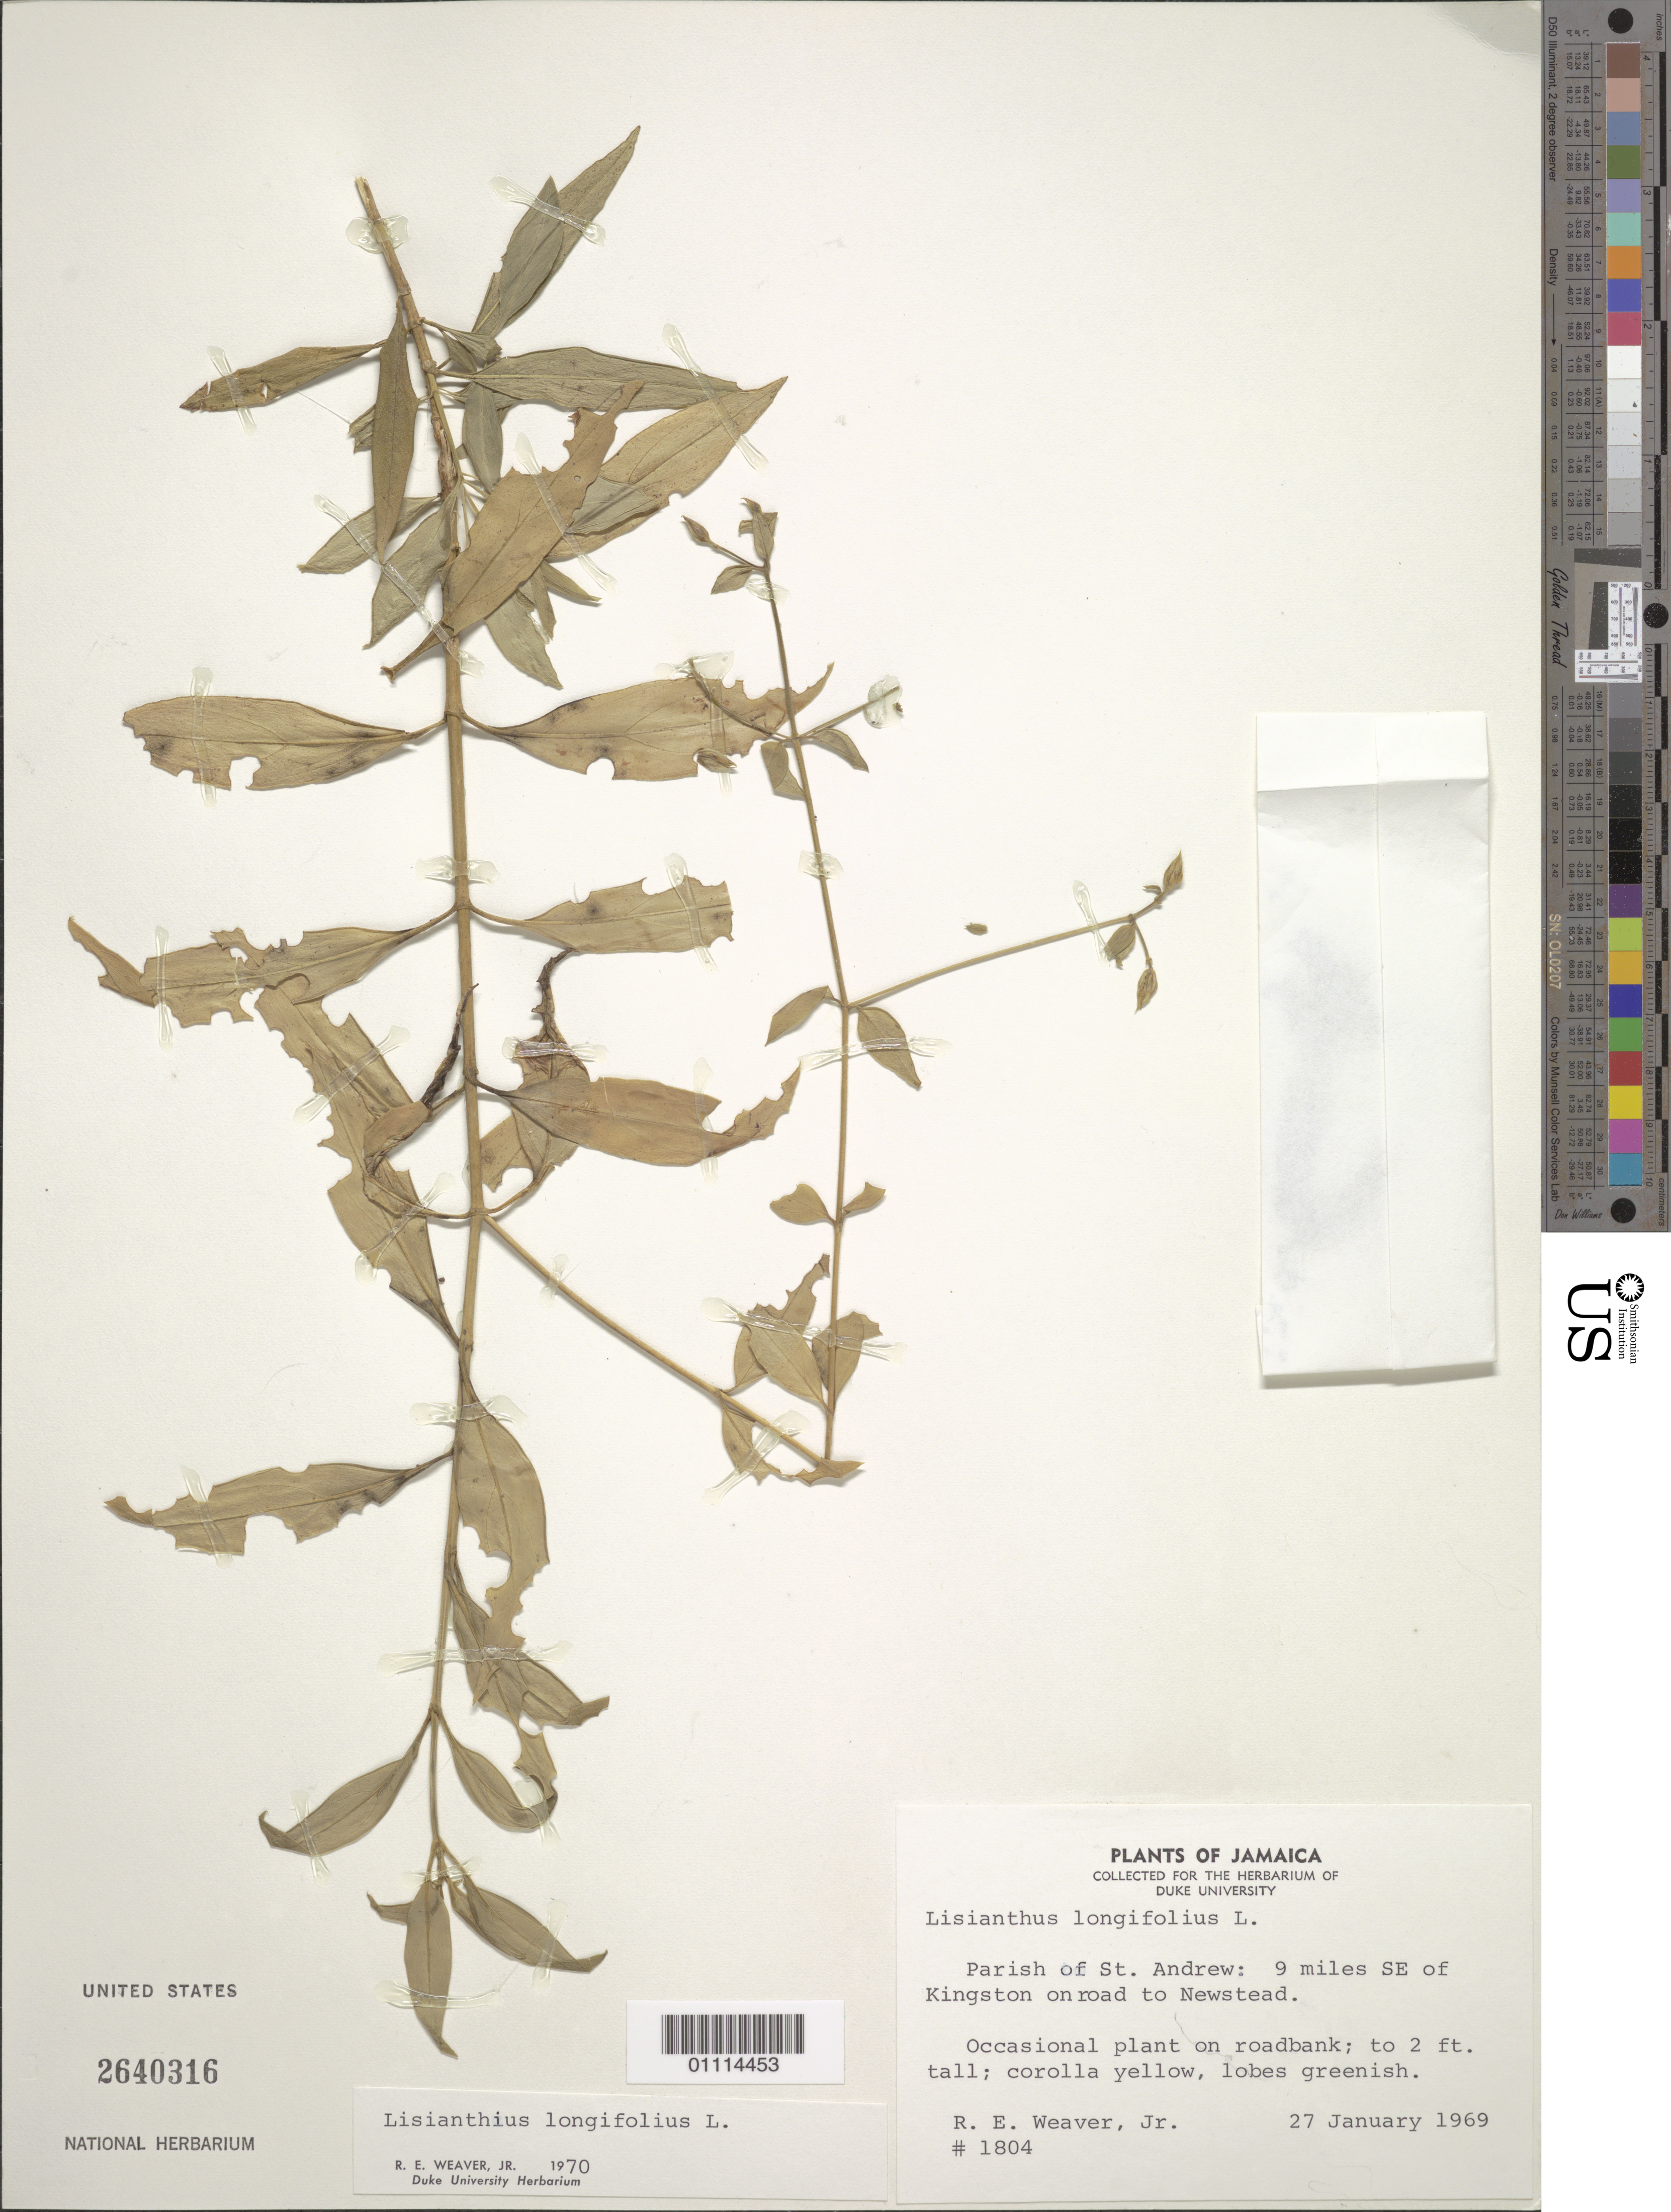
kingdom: Plantae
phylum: Tracheophyta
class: Magnoliopsida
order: Gentianales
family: Gentianaceae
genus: Lisianthius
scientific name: Lisianthius longifolius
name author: L.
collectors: R. Weaver Jr.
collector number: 1804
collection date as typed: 27 Jan 1969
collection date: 1969-01-27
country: Jamaica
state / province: Saint Andrew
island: Jamaica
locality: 9 miles SE of Kingston on road to Newstead. Occasional plant on roadbank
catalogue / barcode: US 2640316